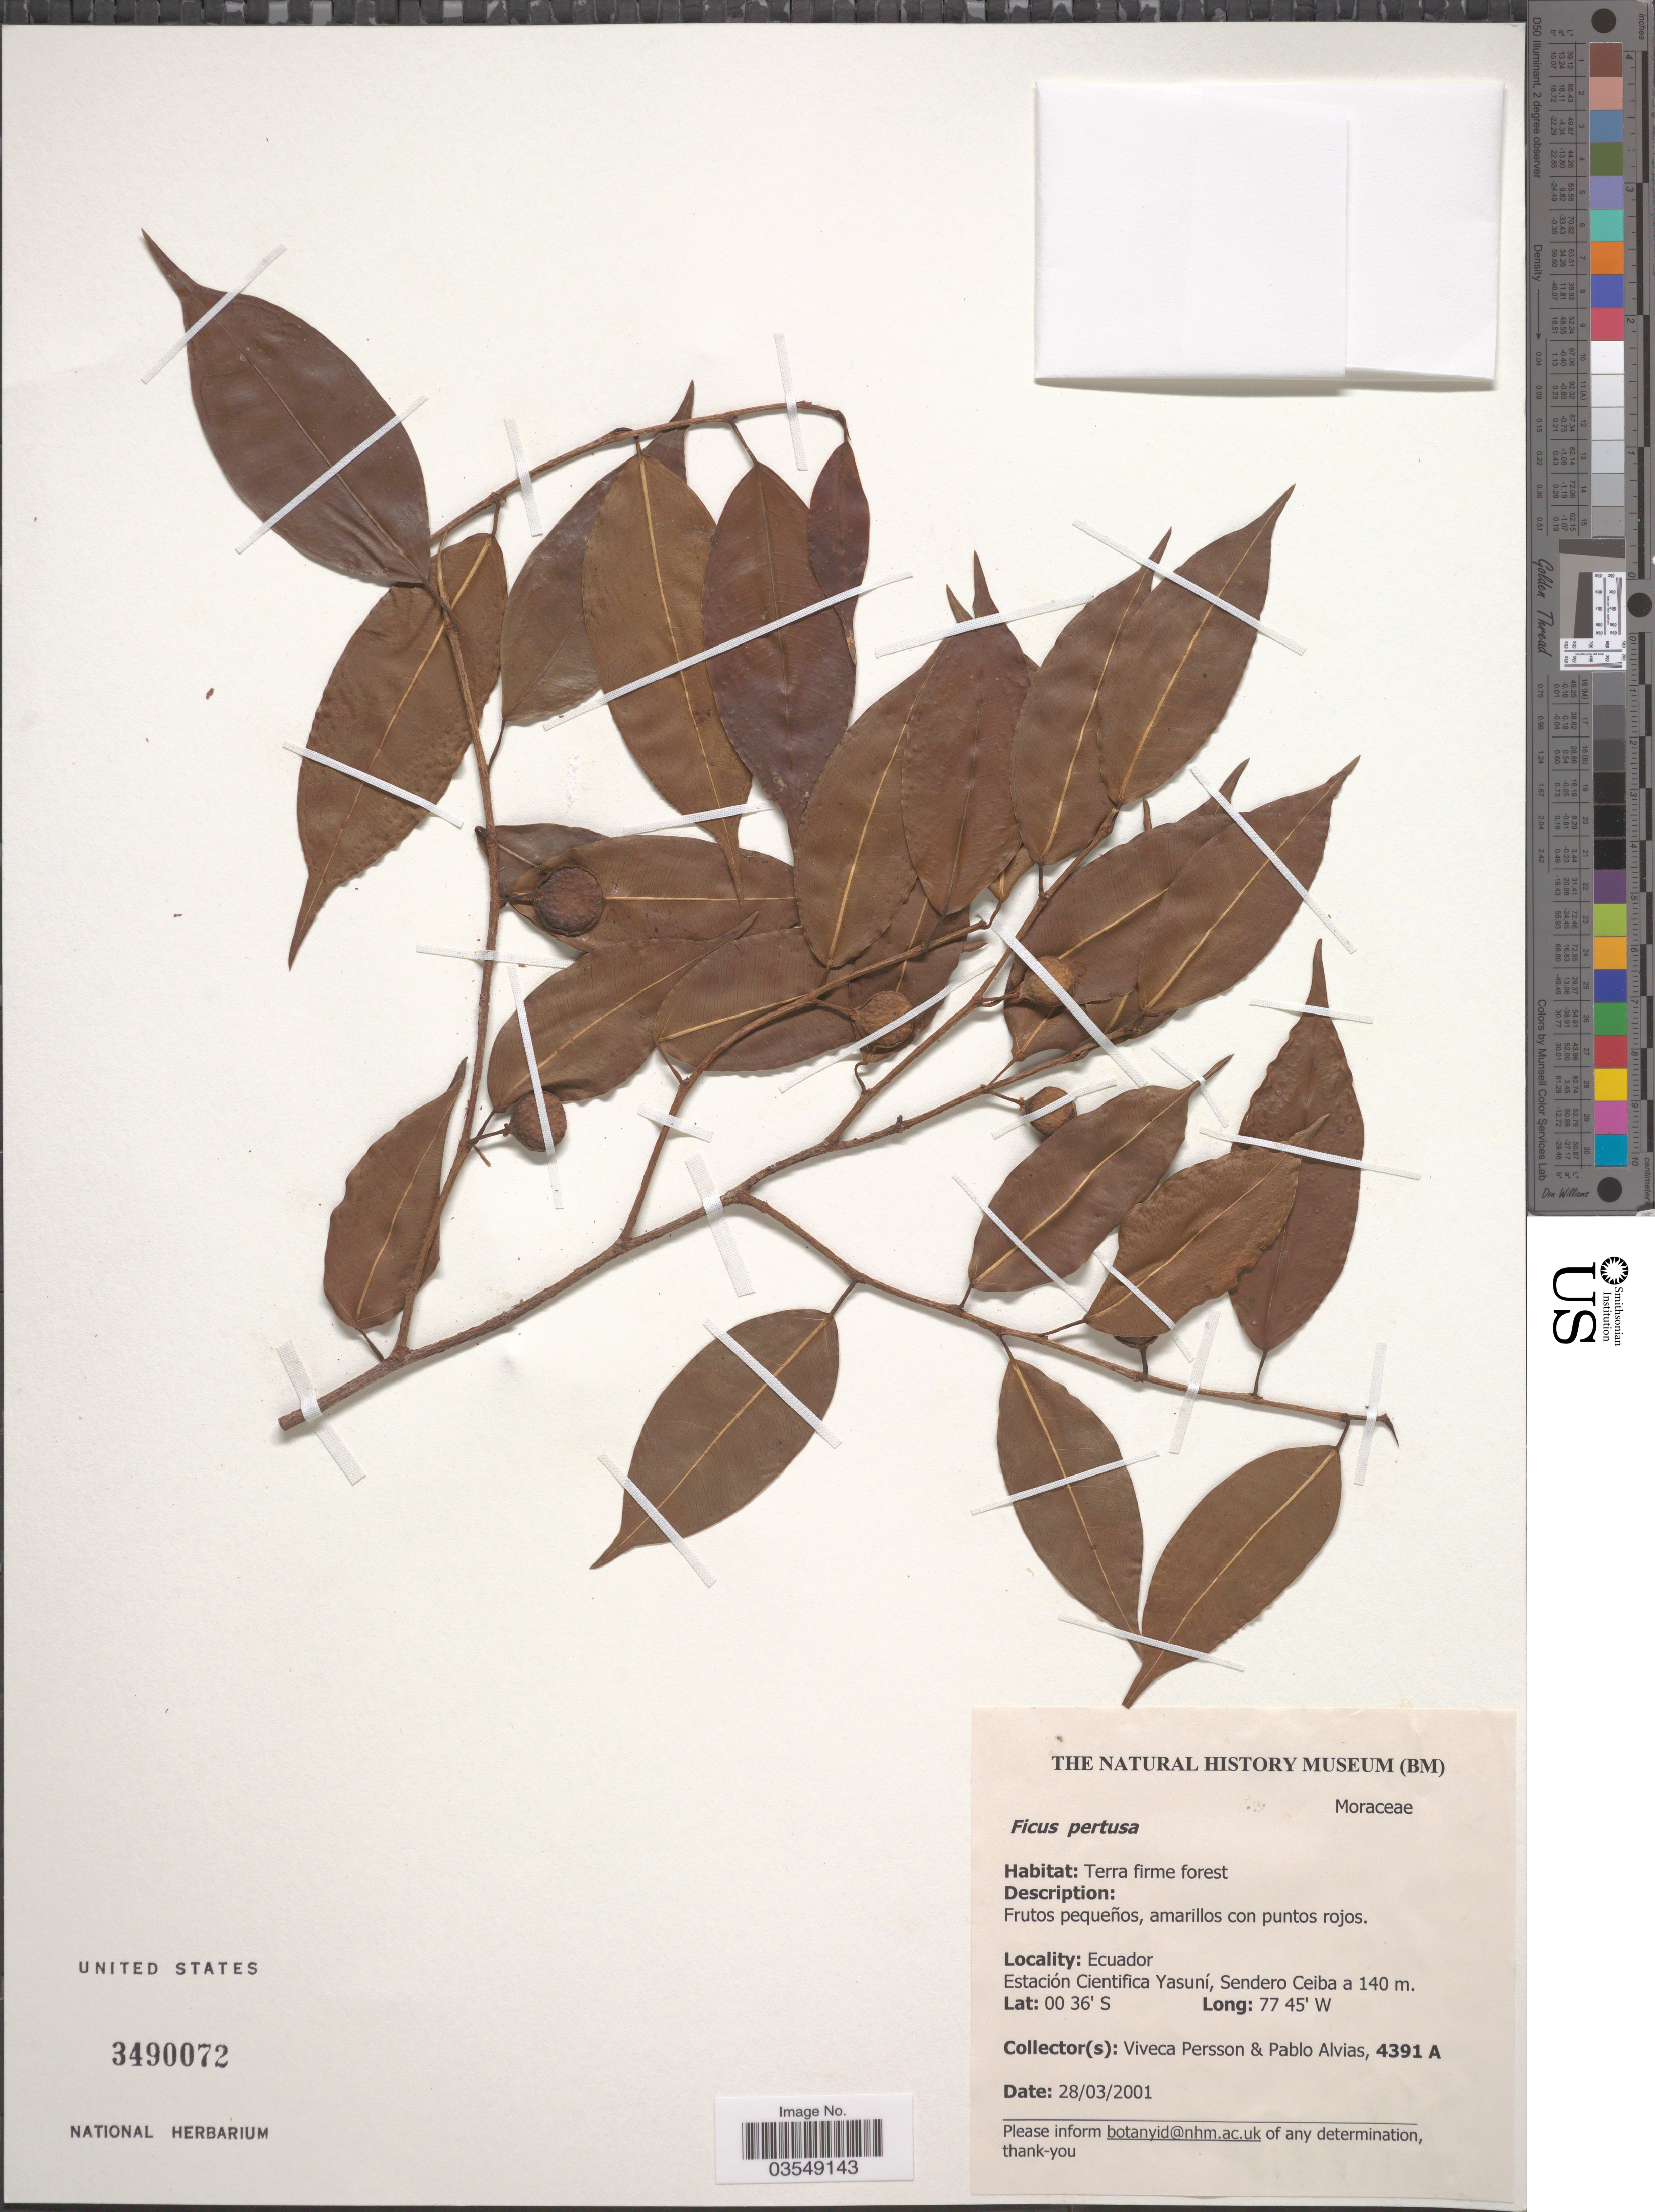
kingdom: Plantae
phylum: Tracheophyta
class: Magnoliopsida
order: Rosales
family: Moraceae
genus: Ficus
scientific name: Ficus pertusa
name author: L. f.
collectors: V. Persson & P. Alvias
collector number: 4391A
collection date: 2001-03-28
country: Ecuador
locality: Estación Cientifica Yasuní, Sendero Ceiba.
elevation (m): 140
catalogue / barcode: US 3490072